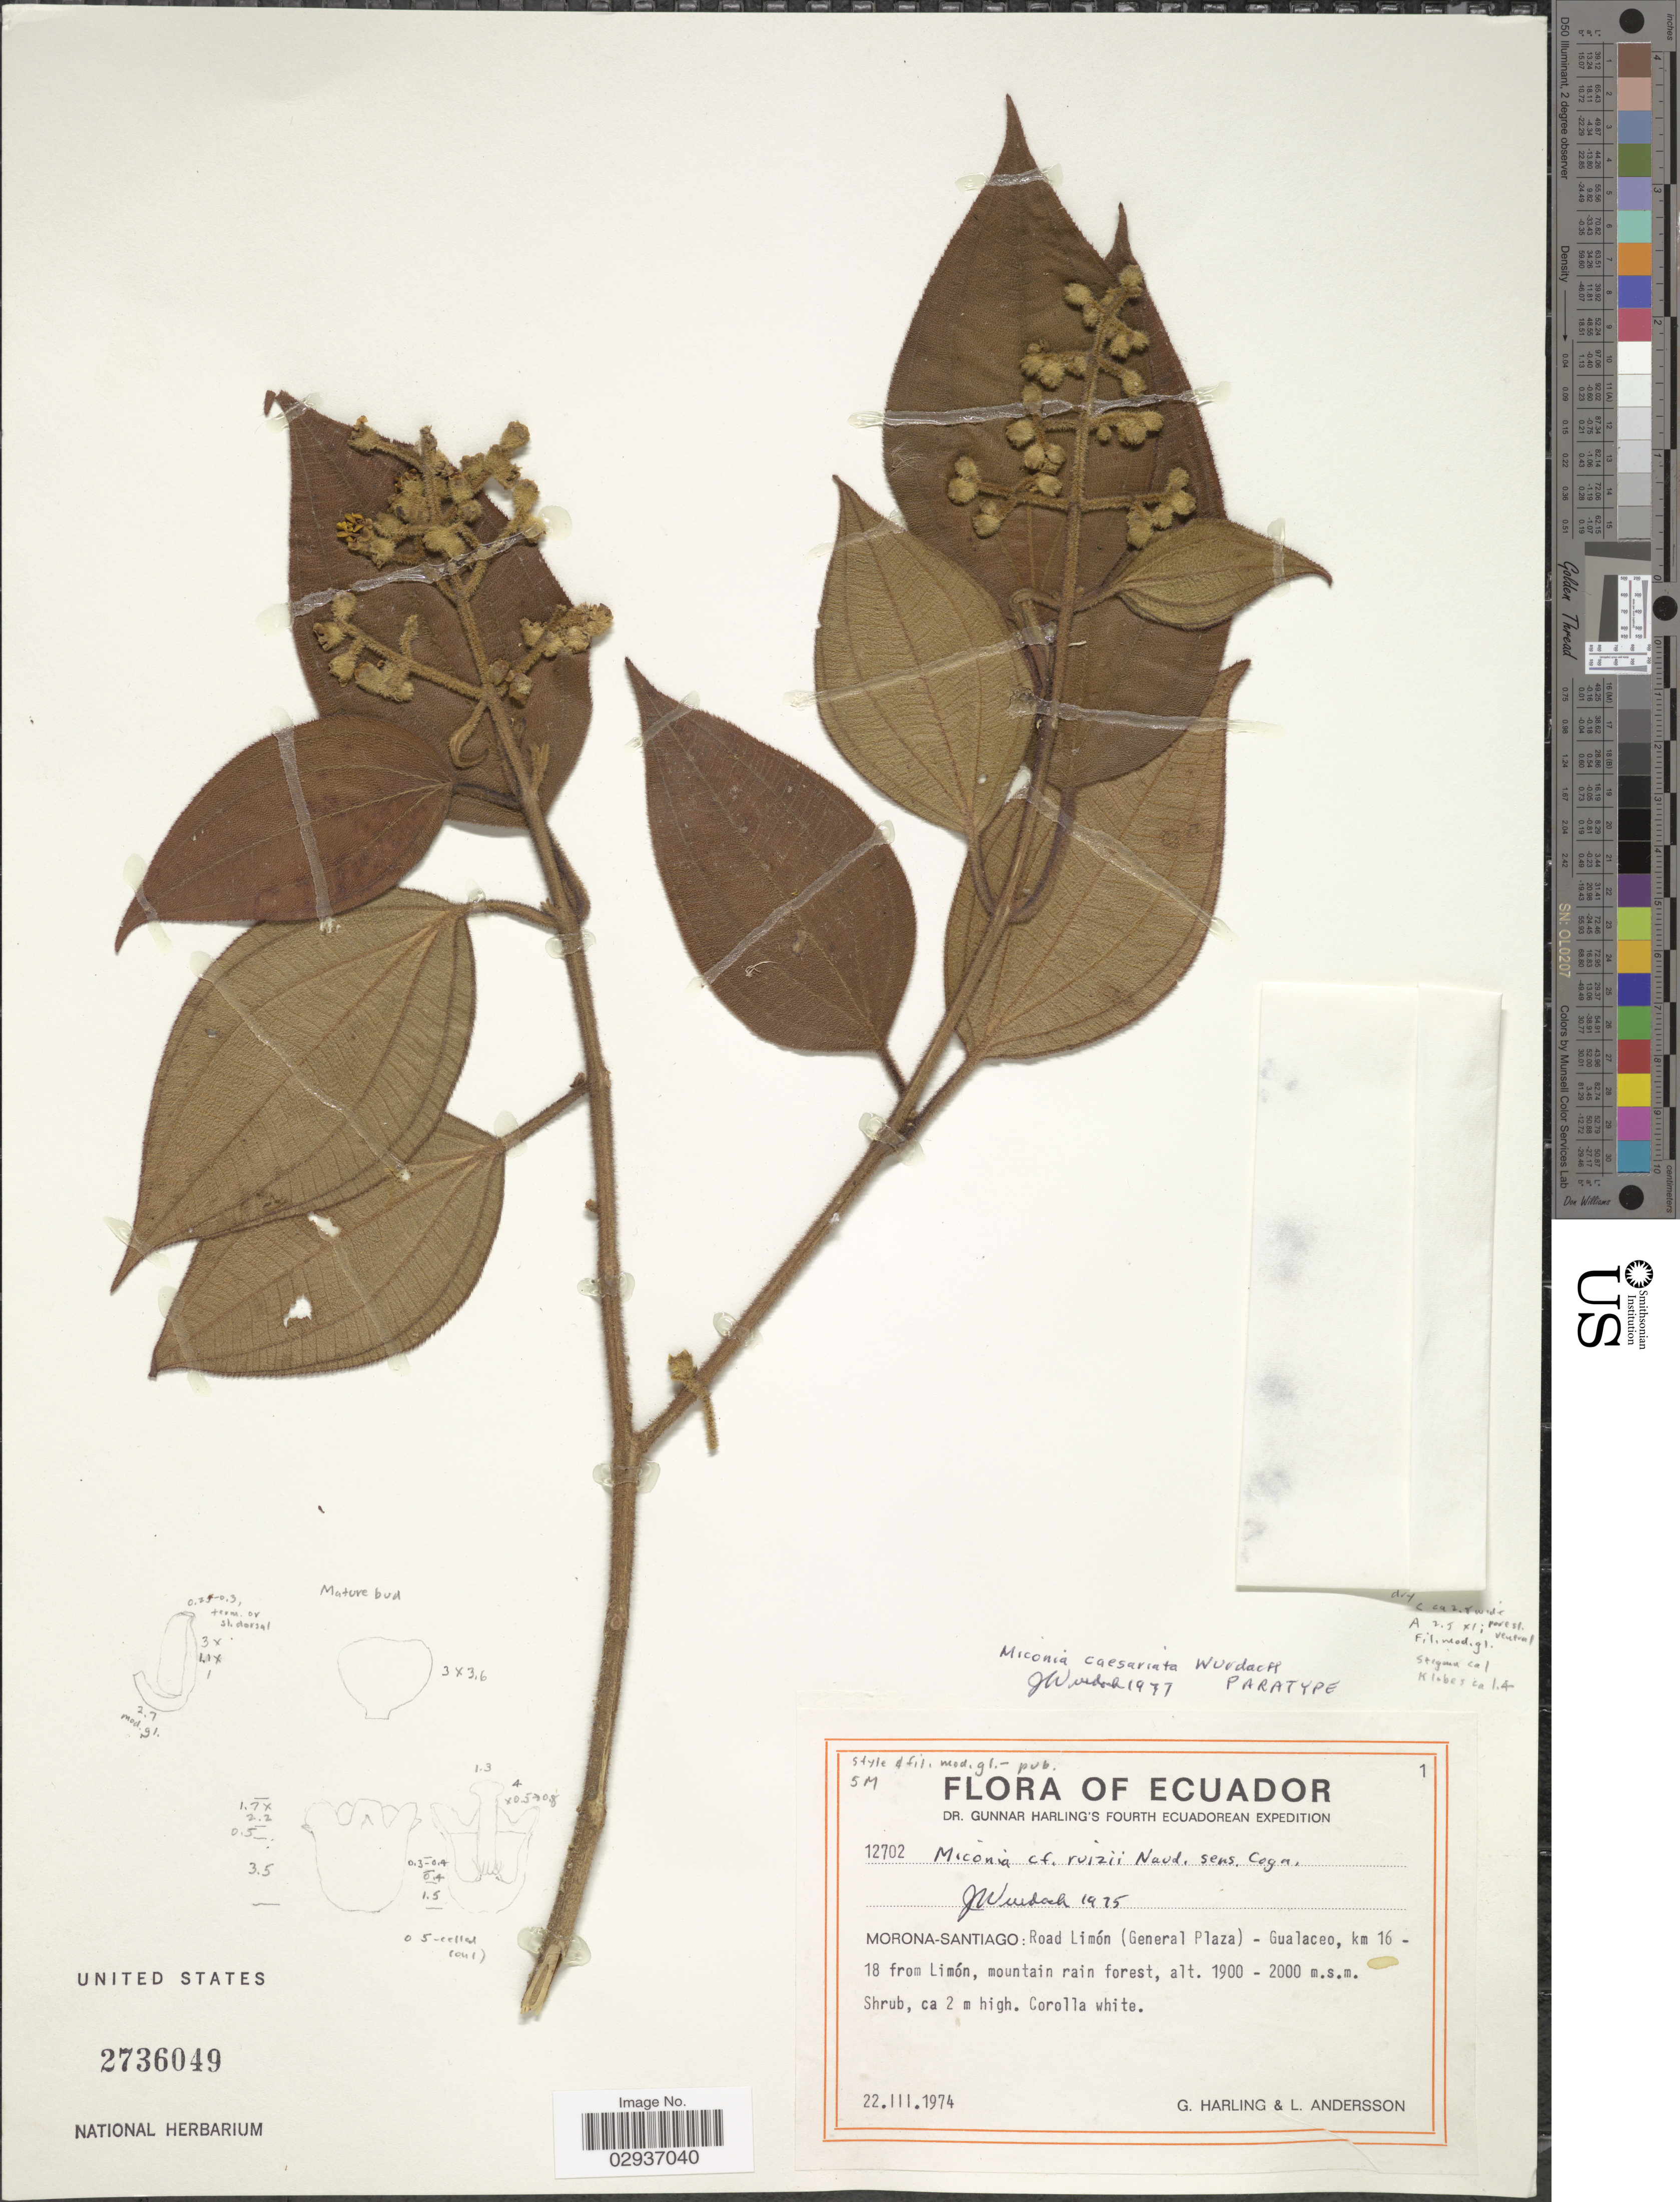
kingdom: Plantae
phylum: Tracheophyta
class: Magnoliopsida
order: Myrtales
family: Melastomataceae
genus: Miconia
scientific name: Miconia caesariata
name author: Wurdack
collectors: G. Harling & L. Andersson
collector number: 12702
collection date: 1974-03-22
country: Ecuador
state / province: Morona-Santiago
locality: Morona-Santiago: Road Limón (General Plaza) - Gualaceo, km 16 - 18 from Limón, mountain rain forest.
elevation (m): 1900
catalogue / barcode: US 2736049